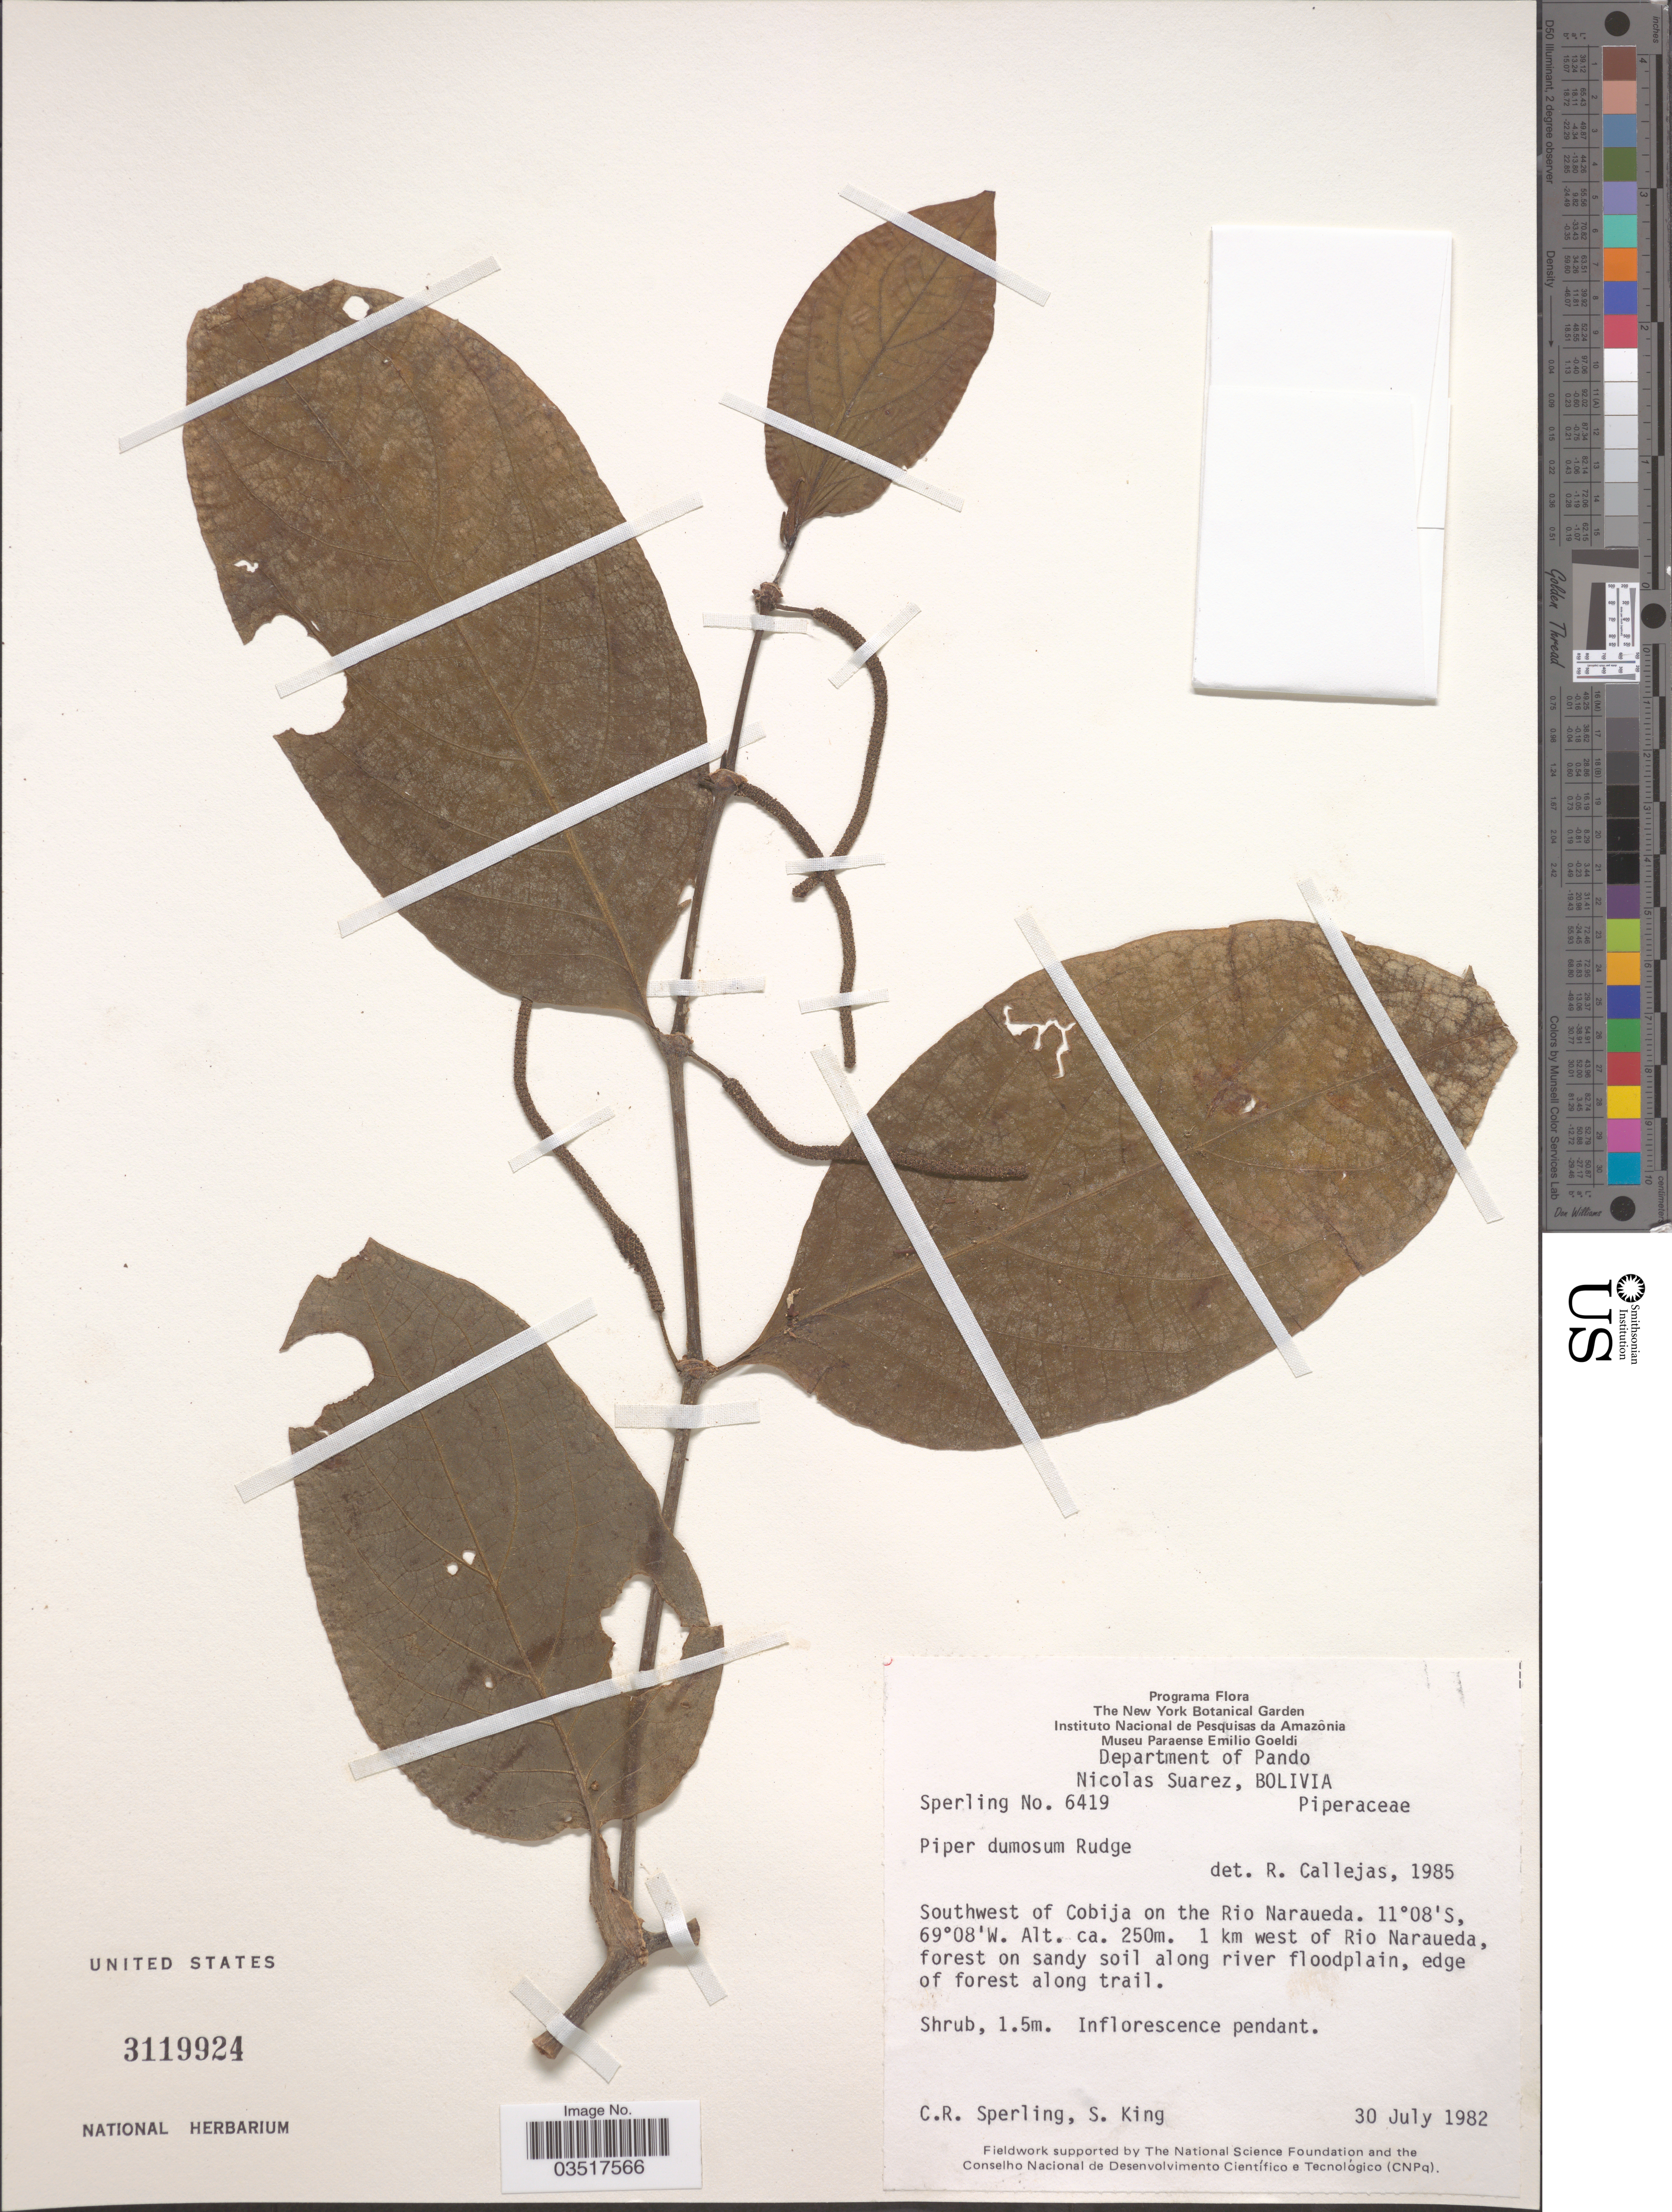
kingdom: Plantae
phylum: Tracheophyta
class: Magnoliopsida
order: Piperales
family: Piperaceae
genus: Piper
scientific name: Piper dumosum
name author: Rudge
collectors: C. R. Sperling & S. King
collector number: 6419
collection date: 1982-07-30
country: Bolivia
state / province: Pando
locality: Department of Pando. Nicolas Suarez. Southwest of Cobija on the Rio Naraueda. 1 km west of Rio Naraueda.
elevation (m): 250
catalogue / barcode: US 3119924